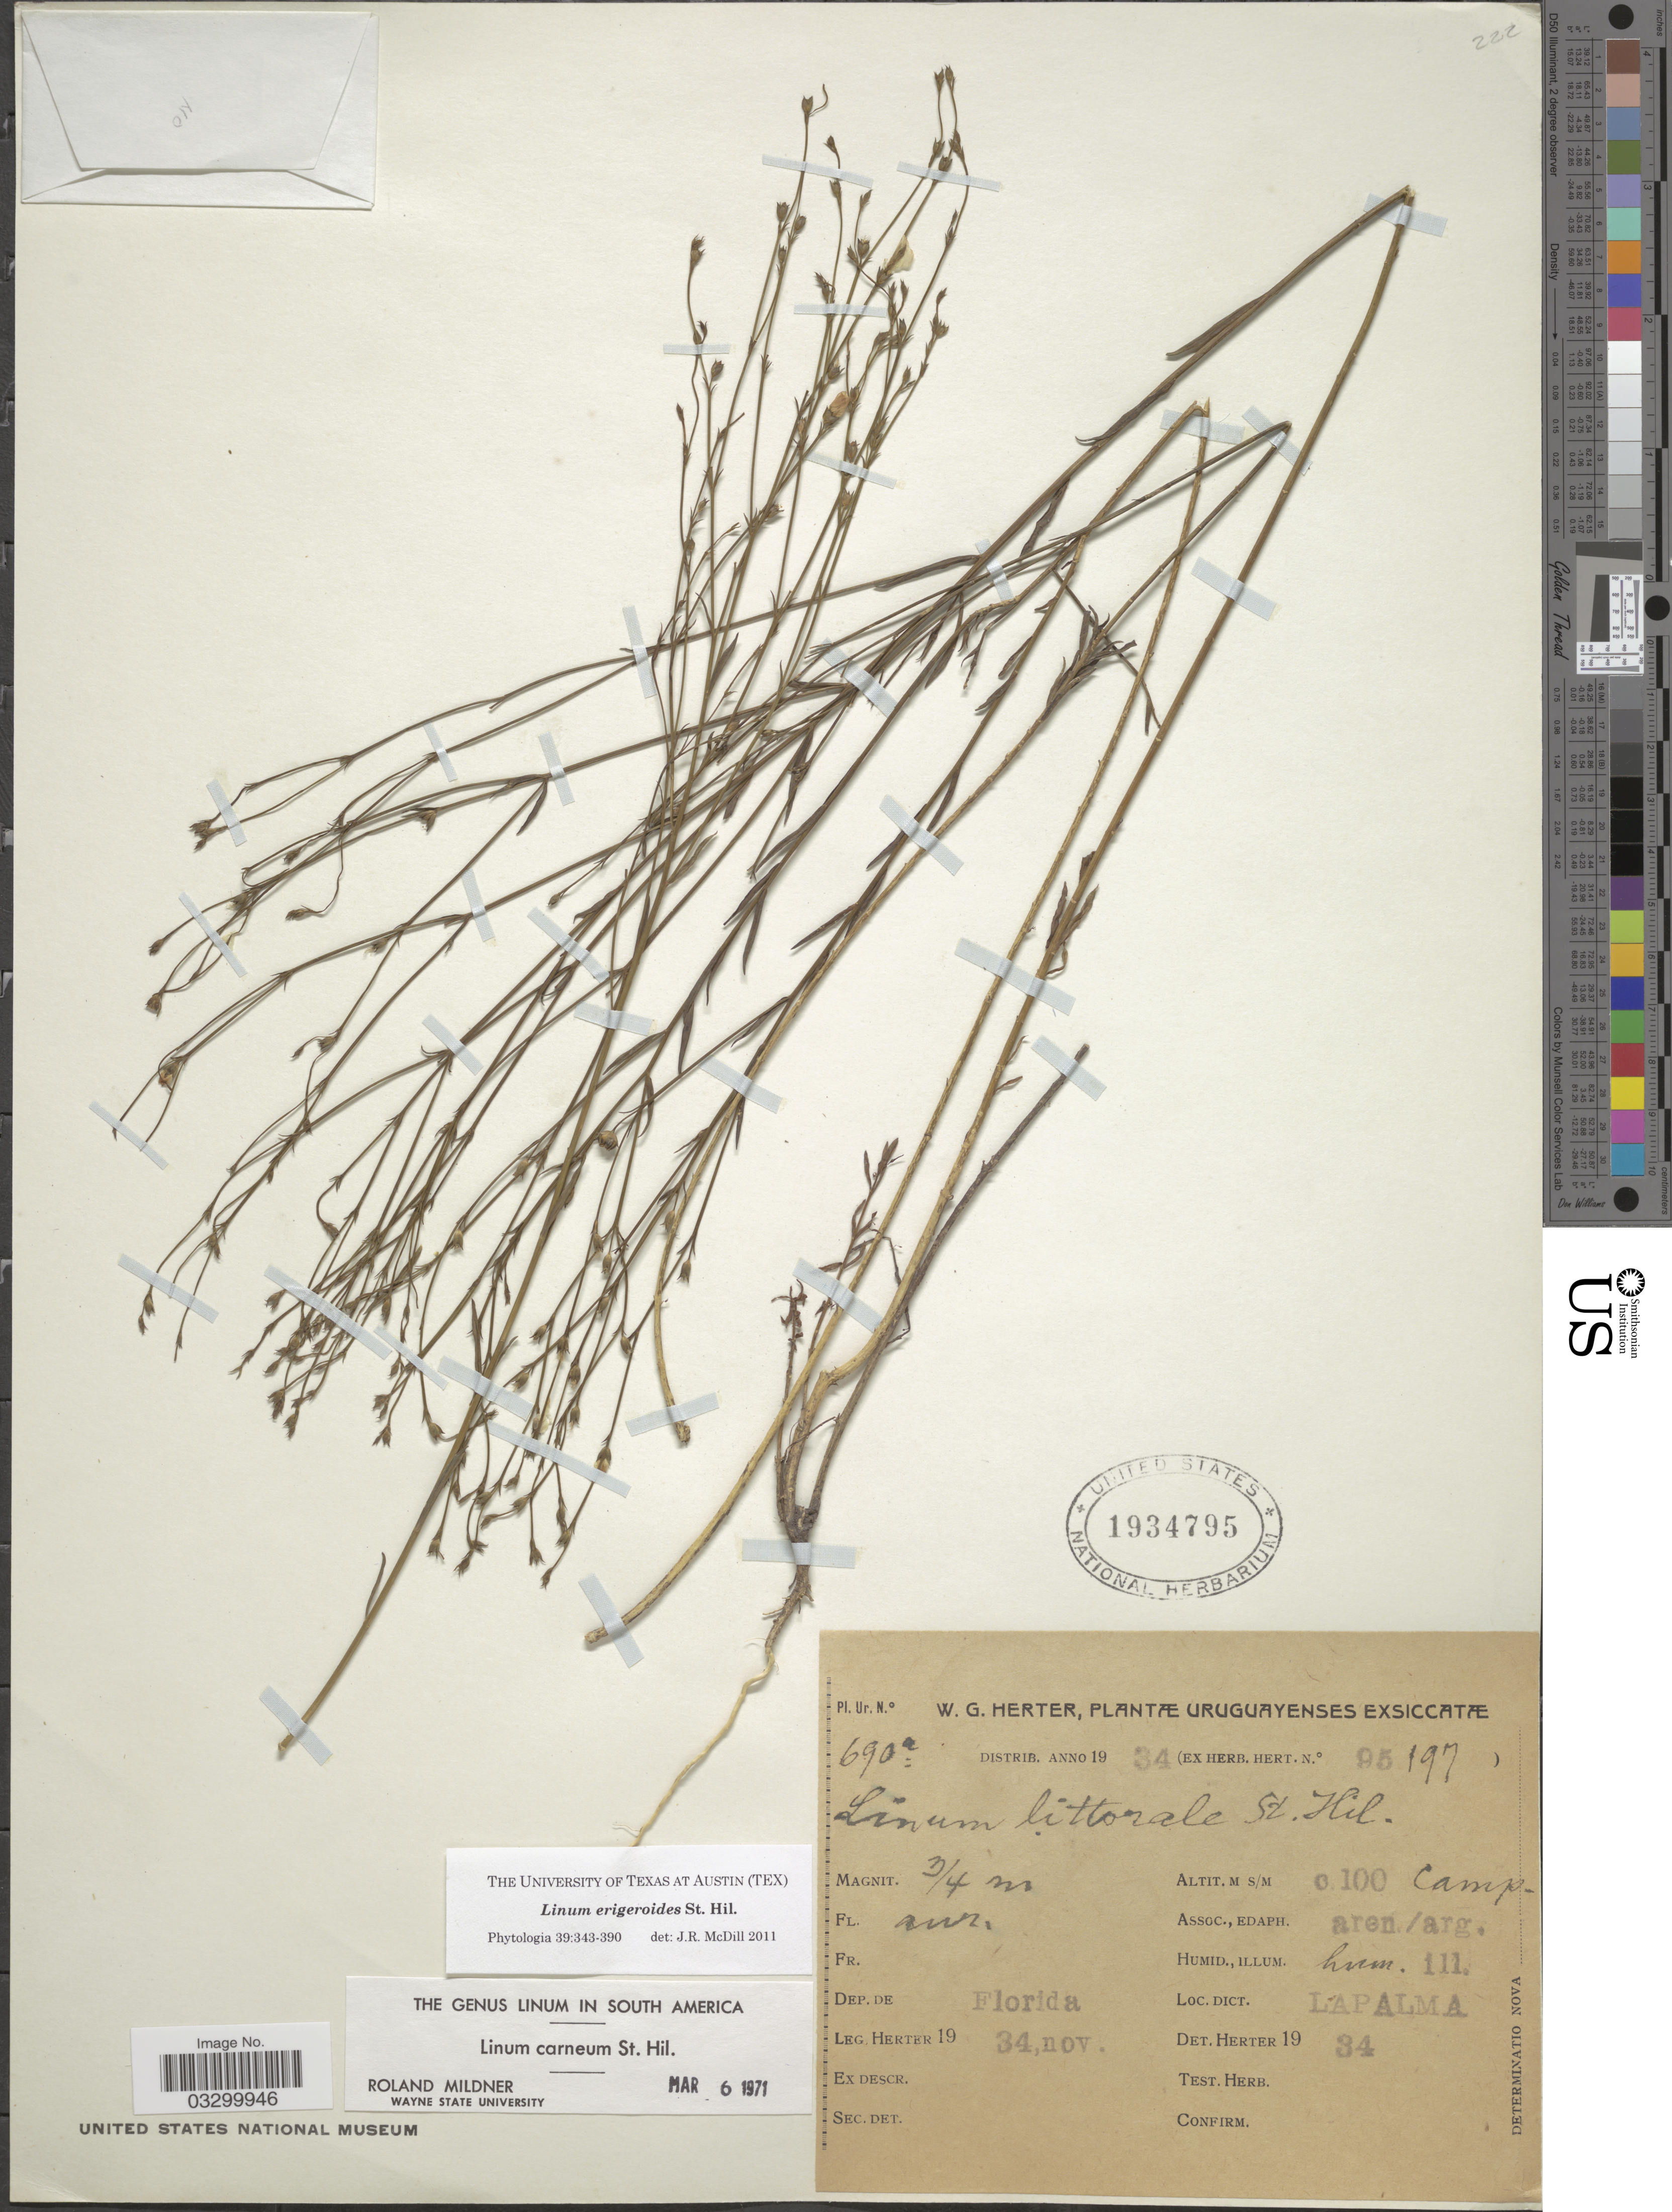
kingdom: Plantae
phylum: Tracheophyta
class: Magnoliopsida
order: Malpighiales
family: Linaceae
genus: Linum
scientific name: Linum erigeroides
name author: A. St.-Hil.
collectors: W. G. Herter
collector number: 690a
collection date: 1934-11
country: Uruguay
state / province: Florida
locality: Dep. de Florida. La Palma.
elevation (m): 100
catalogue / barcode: US 1934795